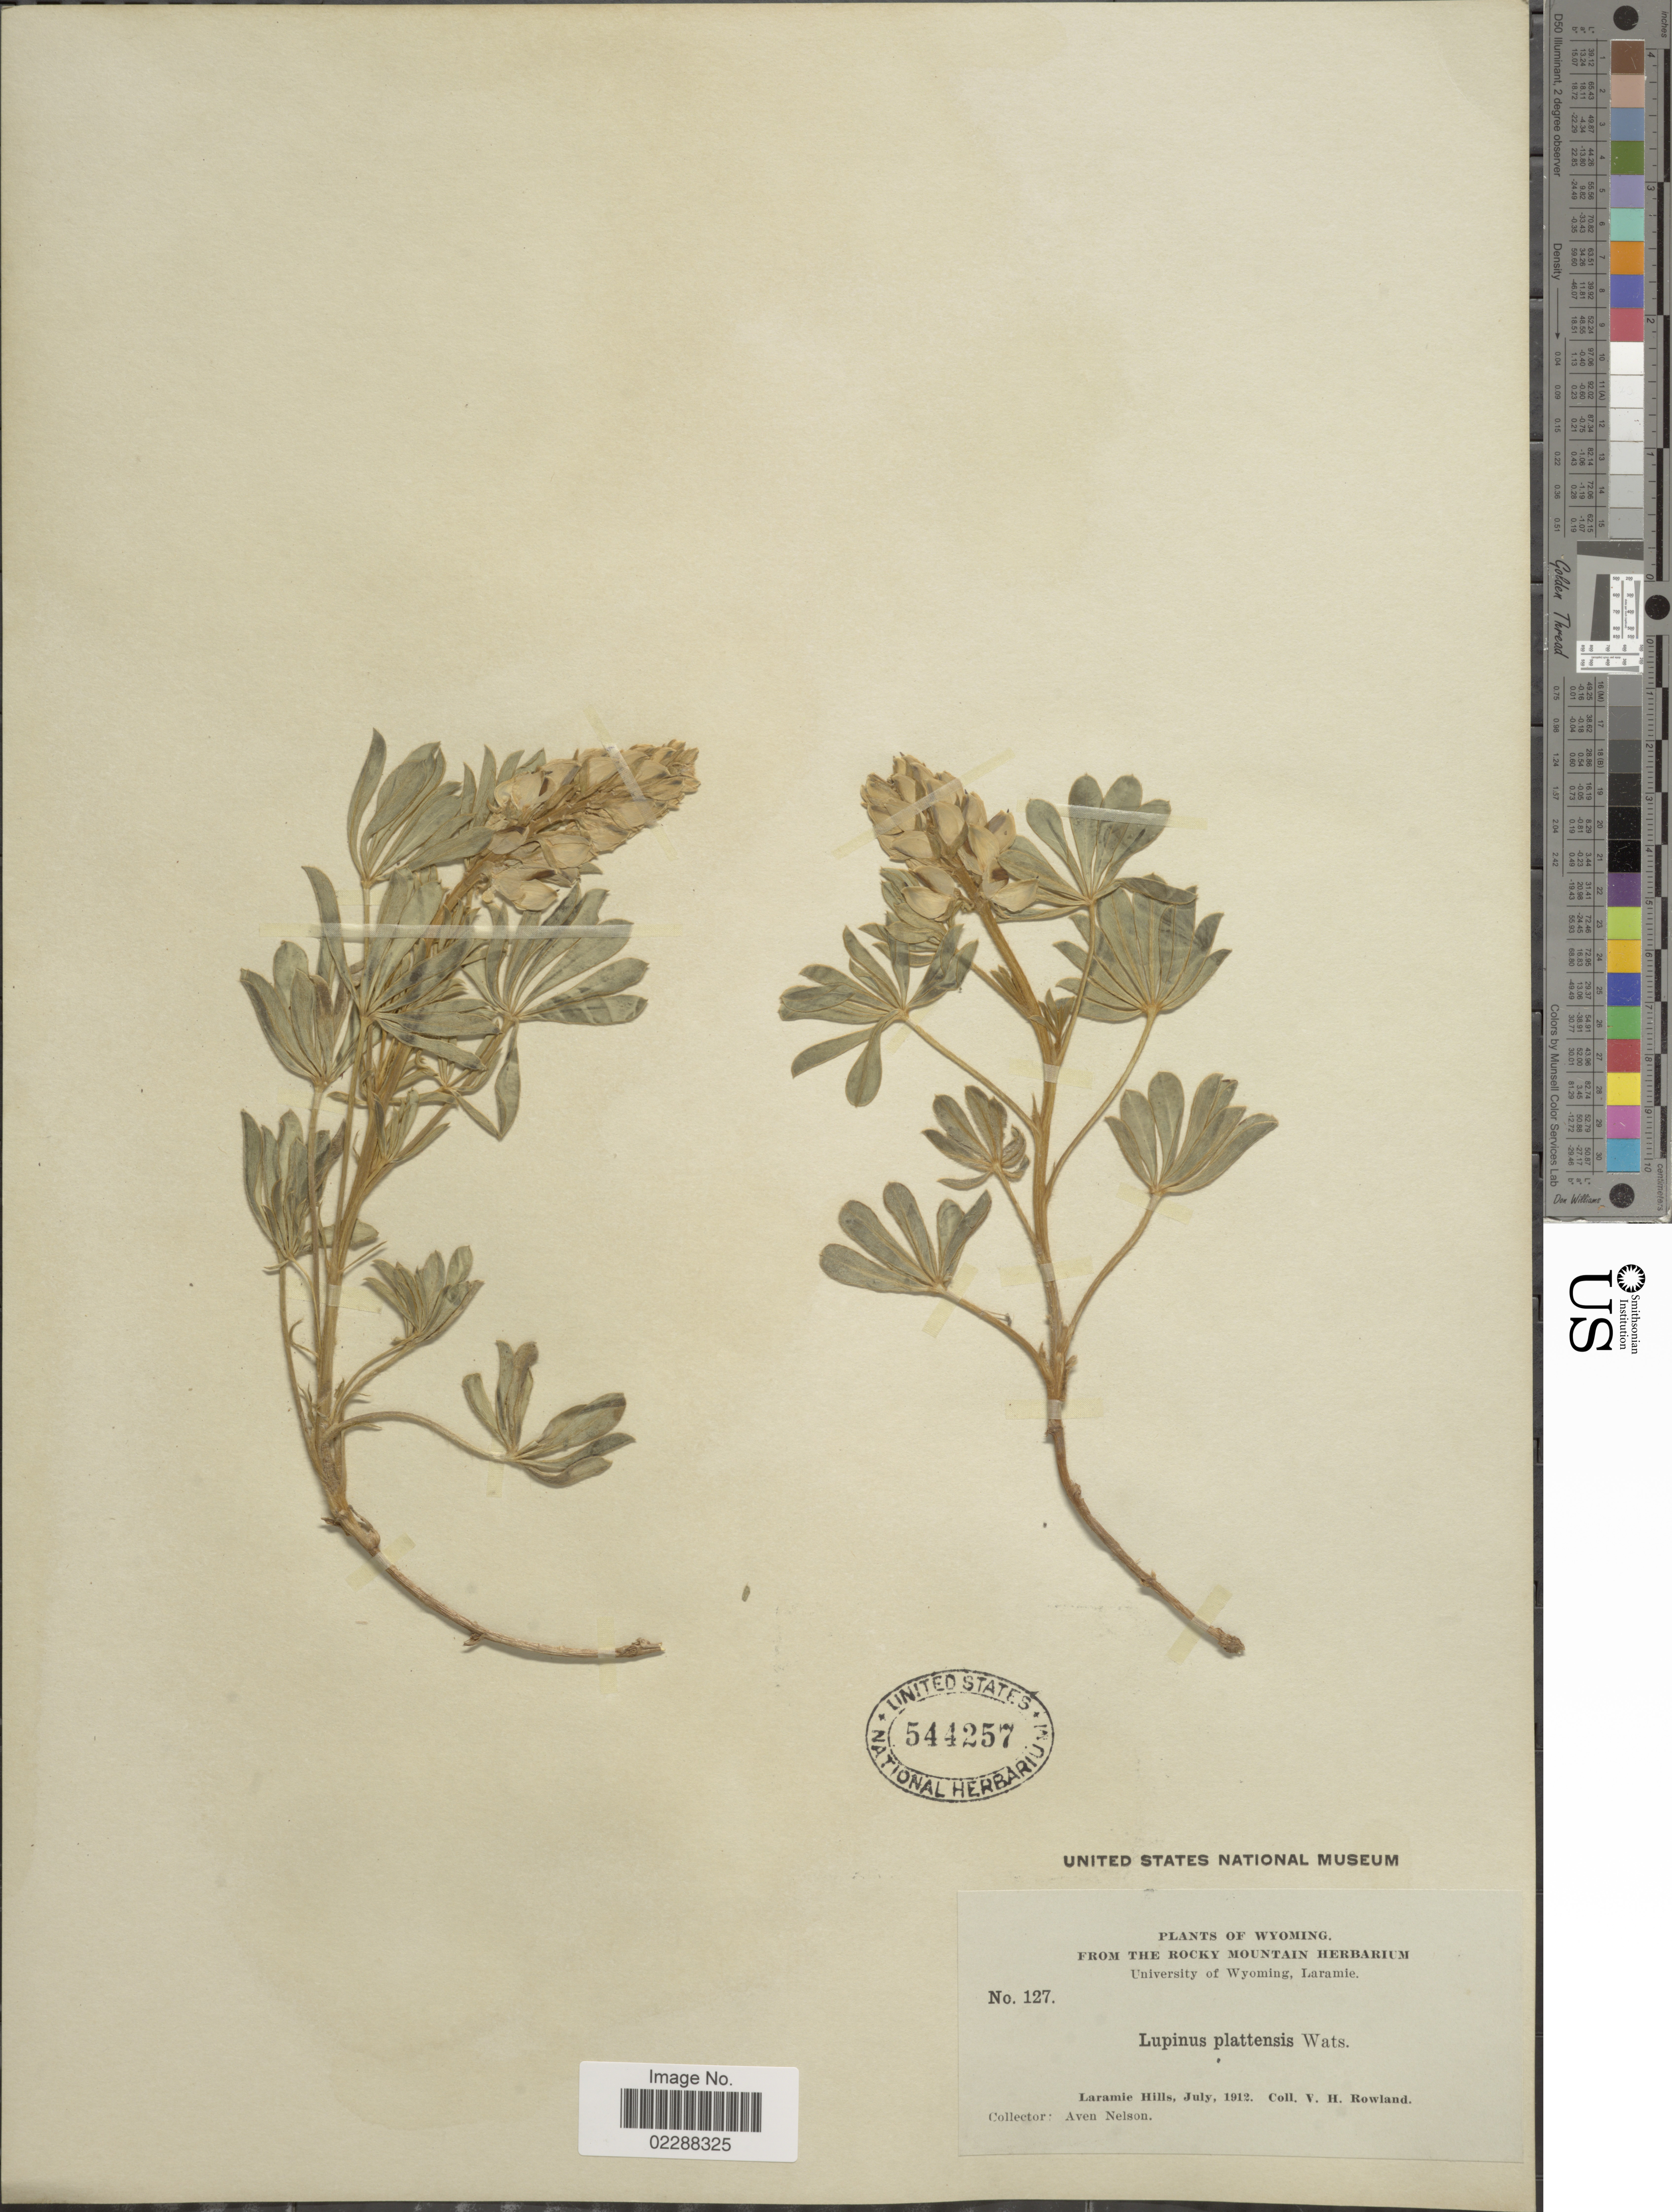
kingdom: Plantae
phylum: Tracheophyta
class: Magnoliopsida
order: Fabales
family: Fabaceae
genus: Lupinus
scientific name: Lupinus sp.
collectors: V. Rowland & A. Nelson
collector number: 127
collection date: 1912-07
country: United States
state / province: Wyoming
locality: Laramie Hills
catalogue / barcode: US 544257